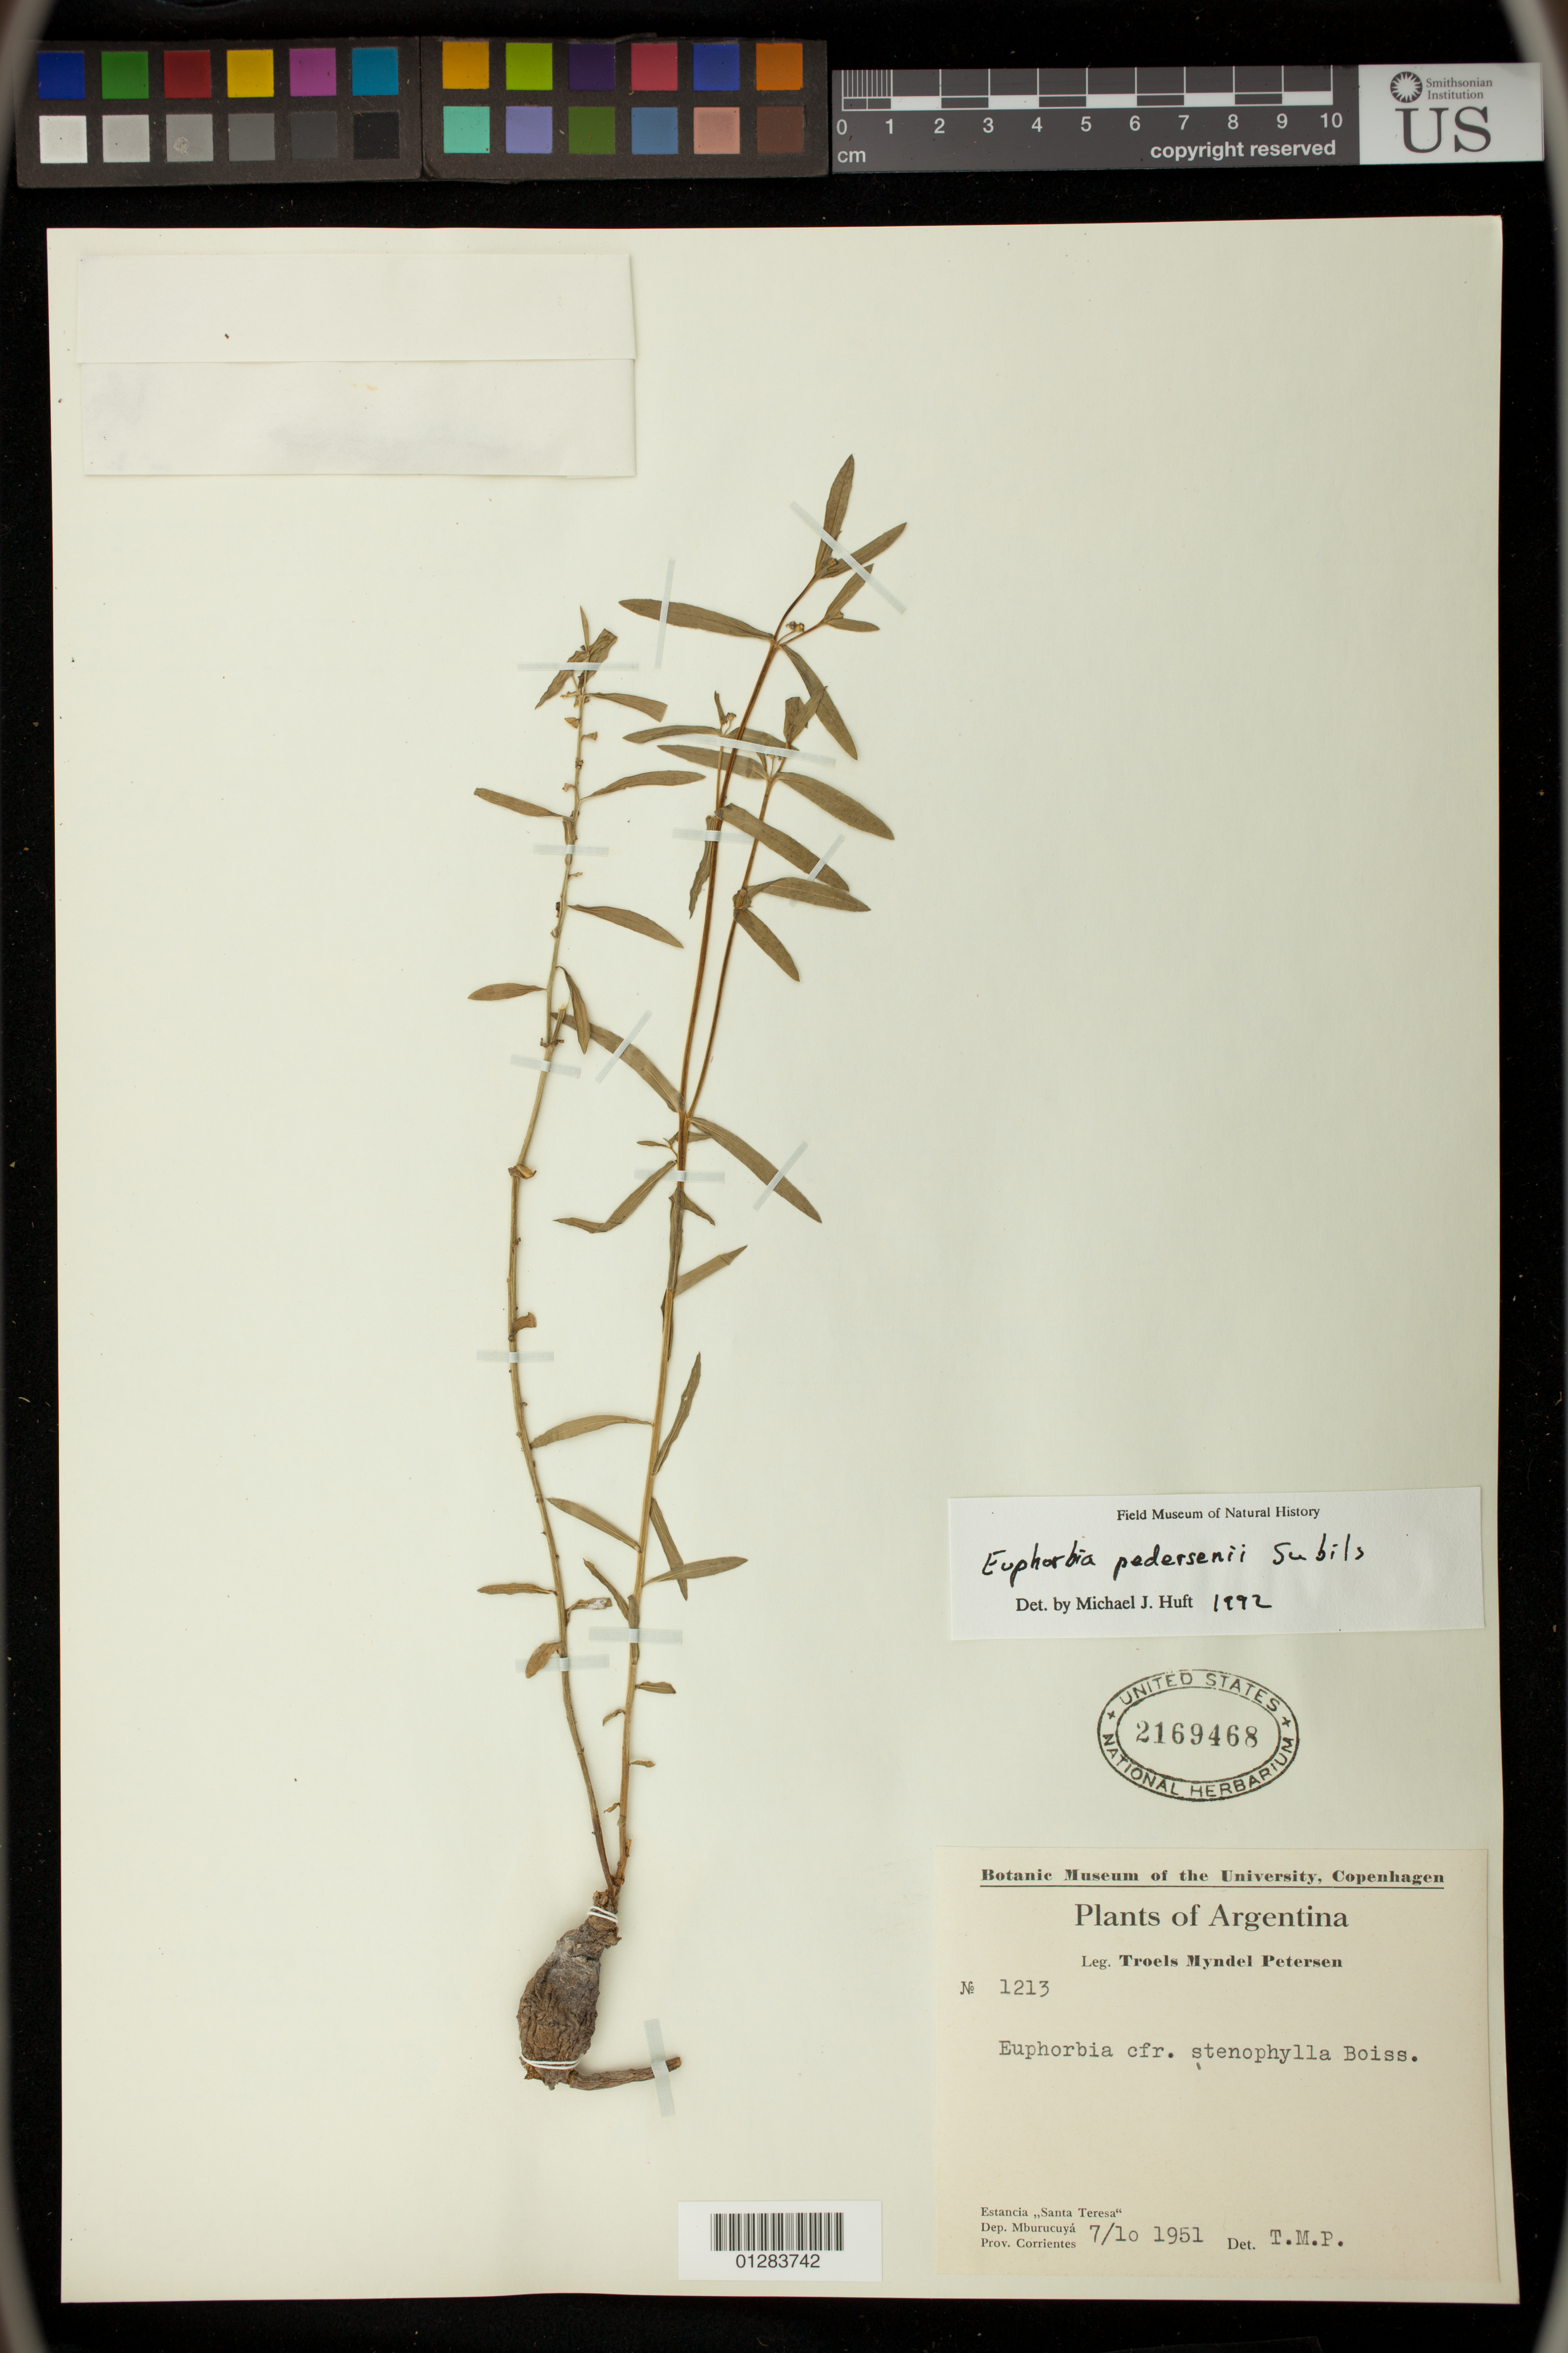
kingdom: Plantae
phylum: Tracheophyta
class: Magnoliopsida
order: Malpighiales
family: Euphorbiaceae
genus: Euphorbia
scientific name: Euphorbia pedersenii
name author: Subils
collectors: T. M. Petersen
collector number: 1213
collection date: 1951-07-10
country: Argentina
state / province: Corrientes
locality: Estancia "Santa Teresa"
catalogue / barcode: US 2169468